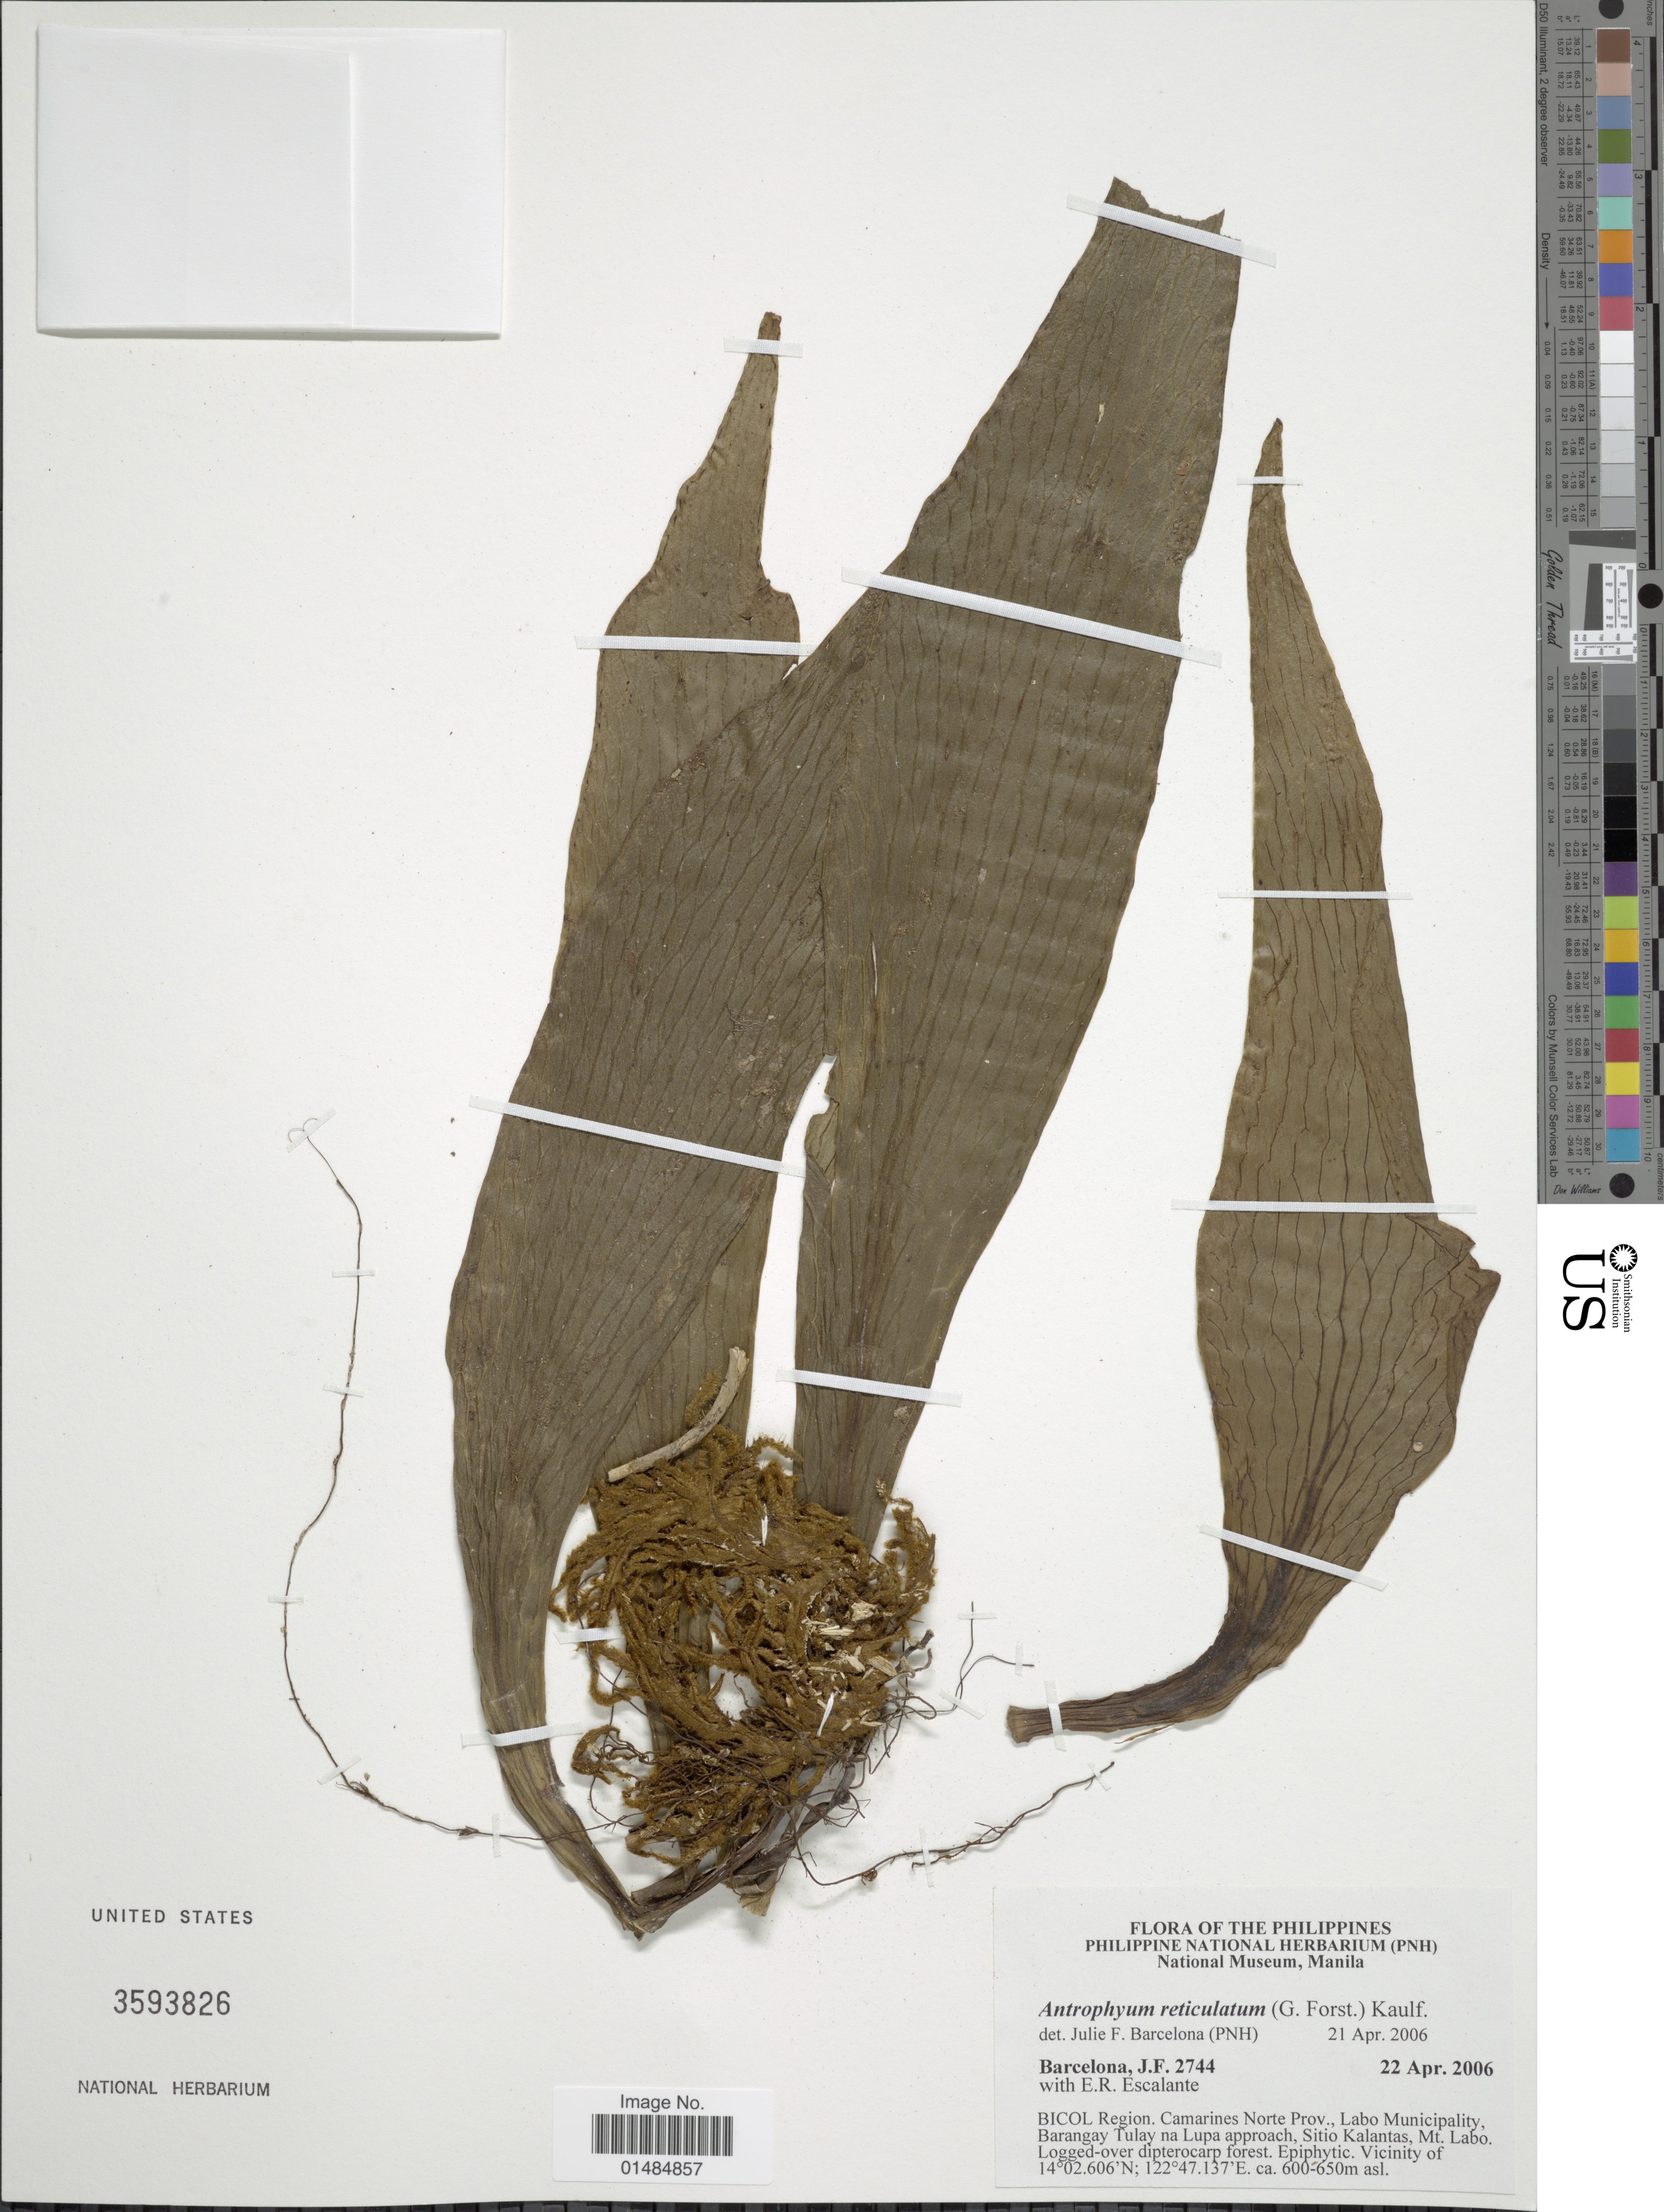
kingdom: Plantae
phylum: Tracheophyta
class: Polypodiopsida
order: Polypodiales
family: Pteridaceae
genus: Antrophyum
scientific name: Antrophyum reticulatum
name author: (G. Forst.) Kaulf.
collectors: J. F. Barcelona & E. Escalante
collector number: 2744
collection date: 2006-04-22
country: Philippines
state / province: Bicol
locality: Bicol Region, Camarines Norte Prov., Labo Municipality, Barangay Tulay na Lupa approach, Sitio Kalantas, Mt. Labo.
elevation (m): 600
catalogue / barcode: US 3593826